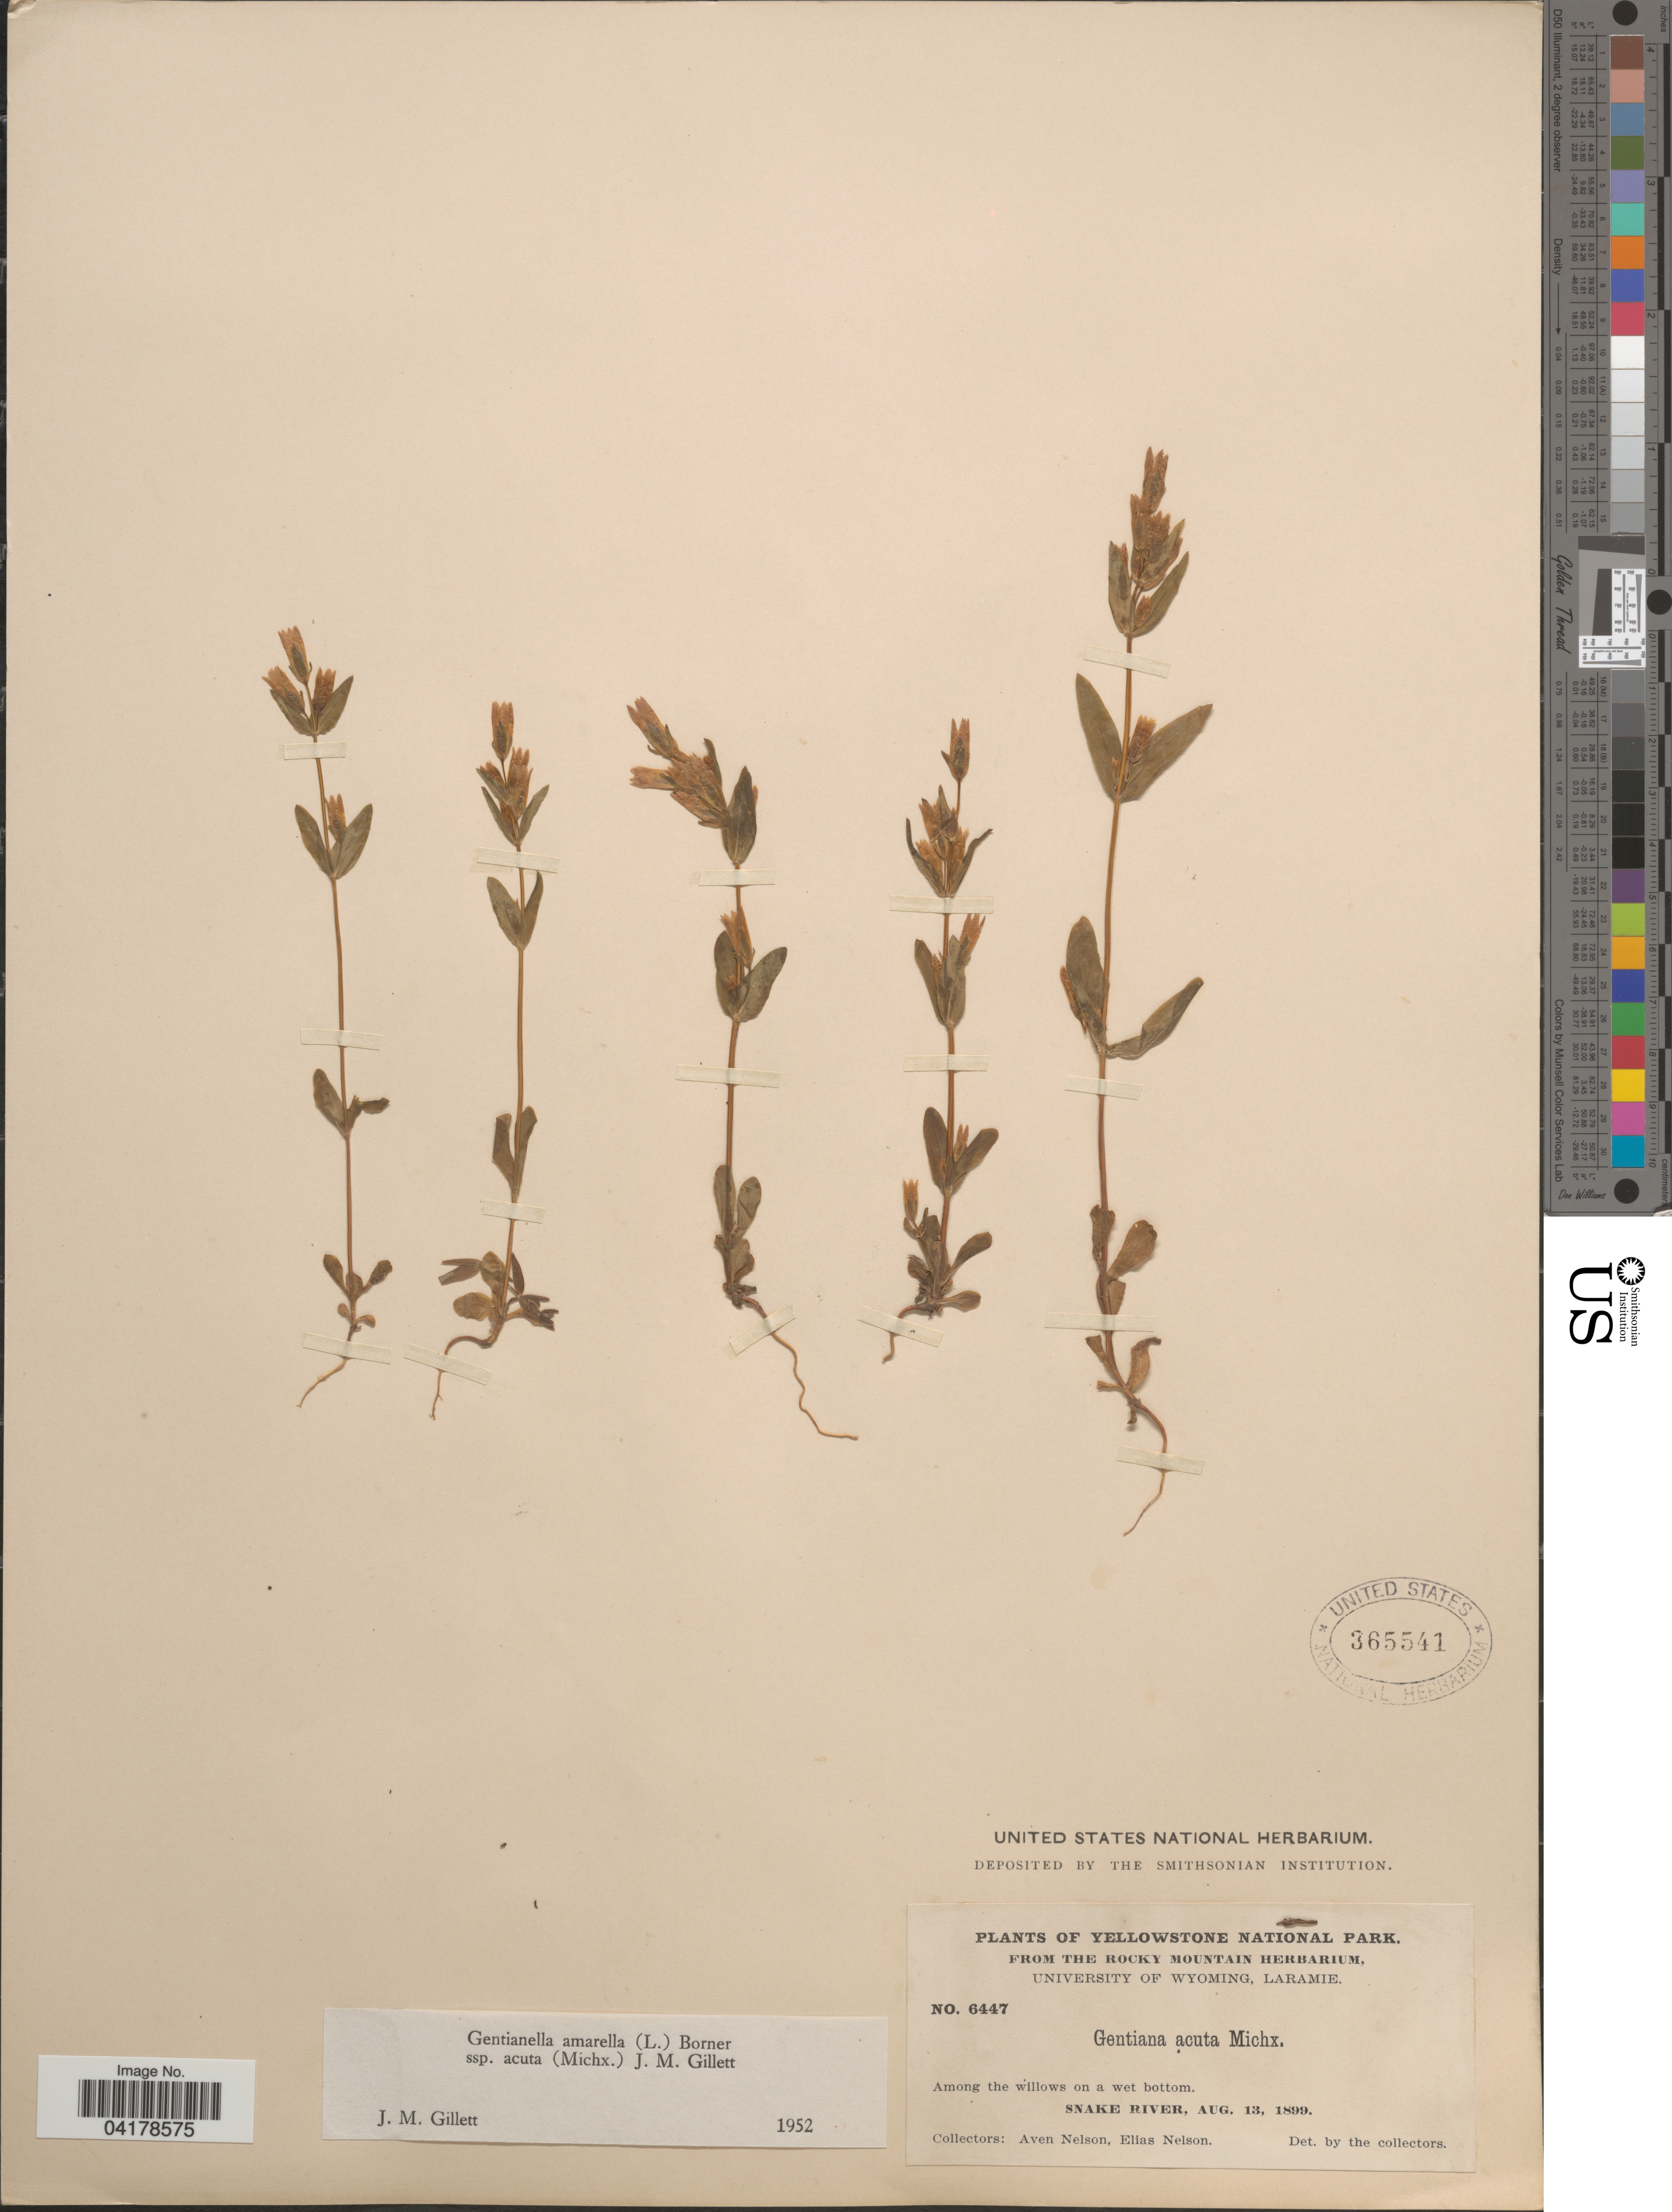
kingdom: Plantae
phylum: Tracheophyta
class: Magnoliopsida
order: Gentianales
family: Gentianaceae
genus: Gentianella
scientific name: Gentianella amarella subsp. acuta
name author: (Michx.) J.M. Gillett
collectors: A. Nelson & E. Nelson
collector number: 6447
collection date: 1899-08-13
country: United States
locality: Yellowstone National Park. Snake River.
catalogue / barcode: US 365541